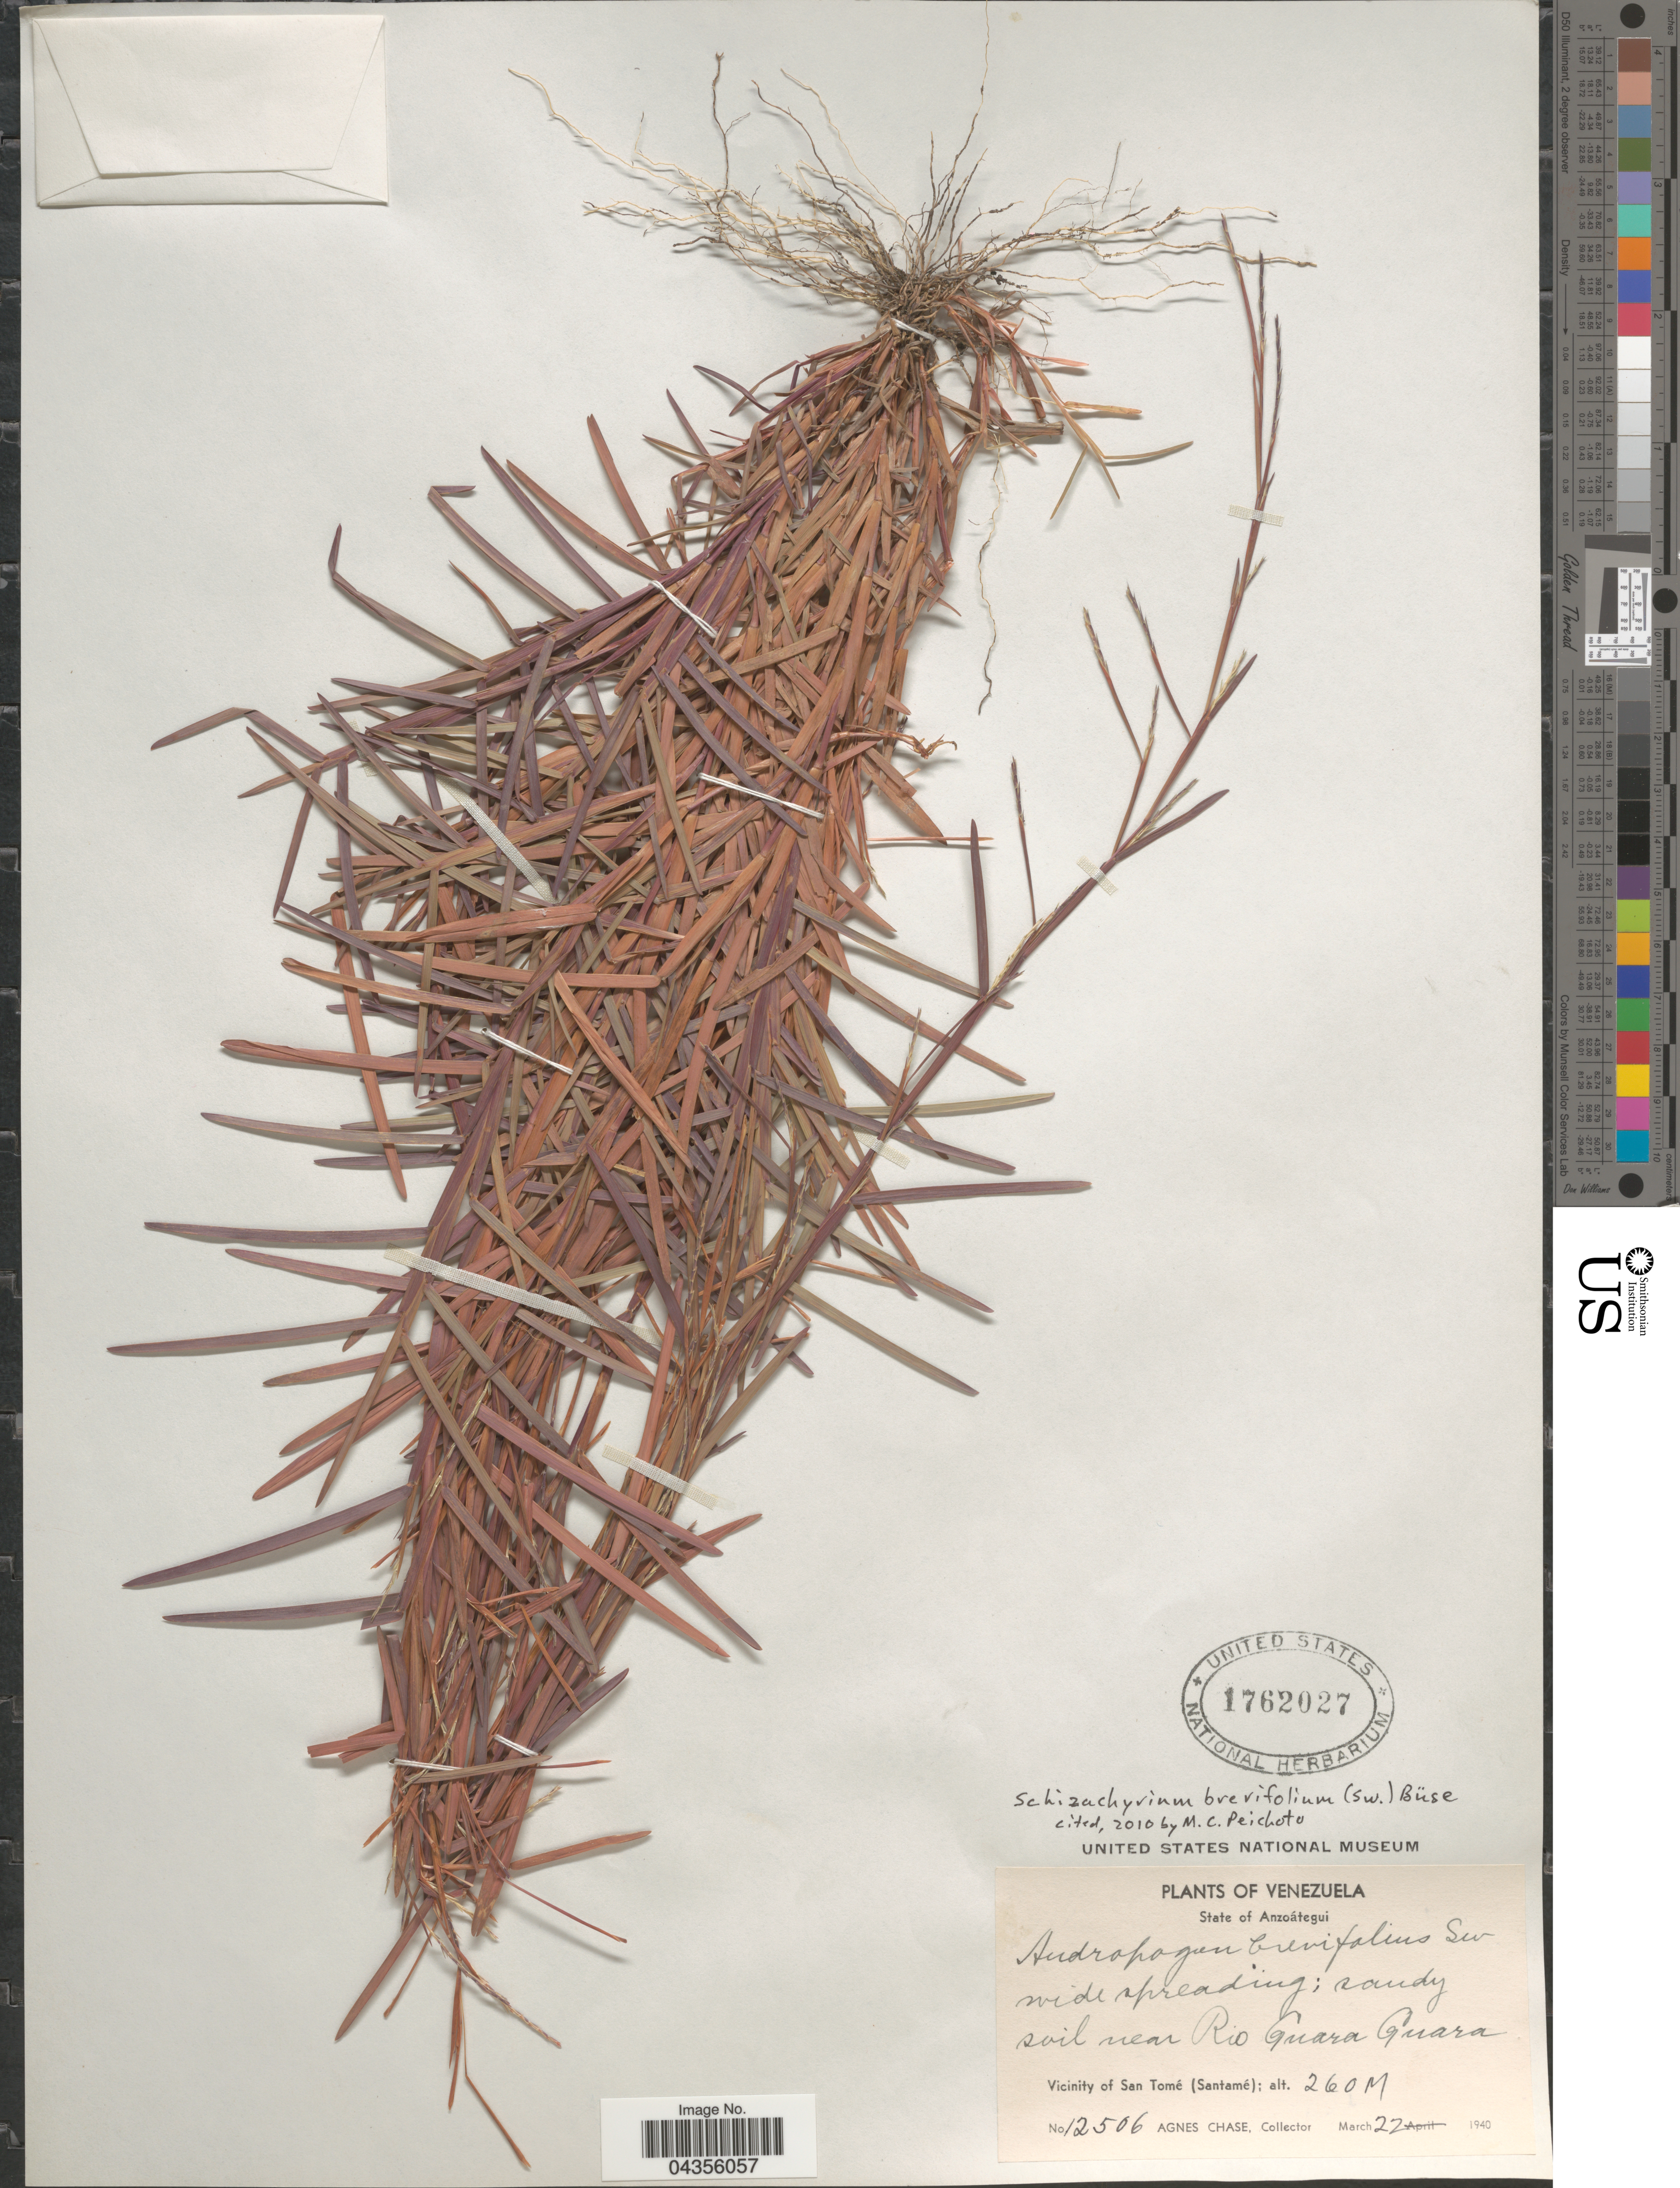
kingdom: Plantae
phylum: Tracheophyta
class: Liliopsida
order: Poales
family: Poaceae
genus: Schizachyrium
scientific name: Schizachyrium brevifolium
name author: (Sw.) Nees ex Büse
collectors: A. Chase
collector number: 12506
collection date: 1940-03-22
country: Venezuela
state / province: Anzoategui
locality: Sandy soil near Rio Guara Guara. Vicinity of San Tomé (Santamé).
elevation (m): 260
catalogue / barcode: US 1762027